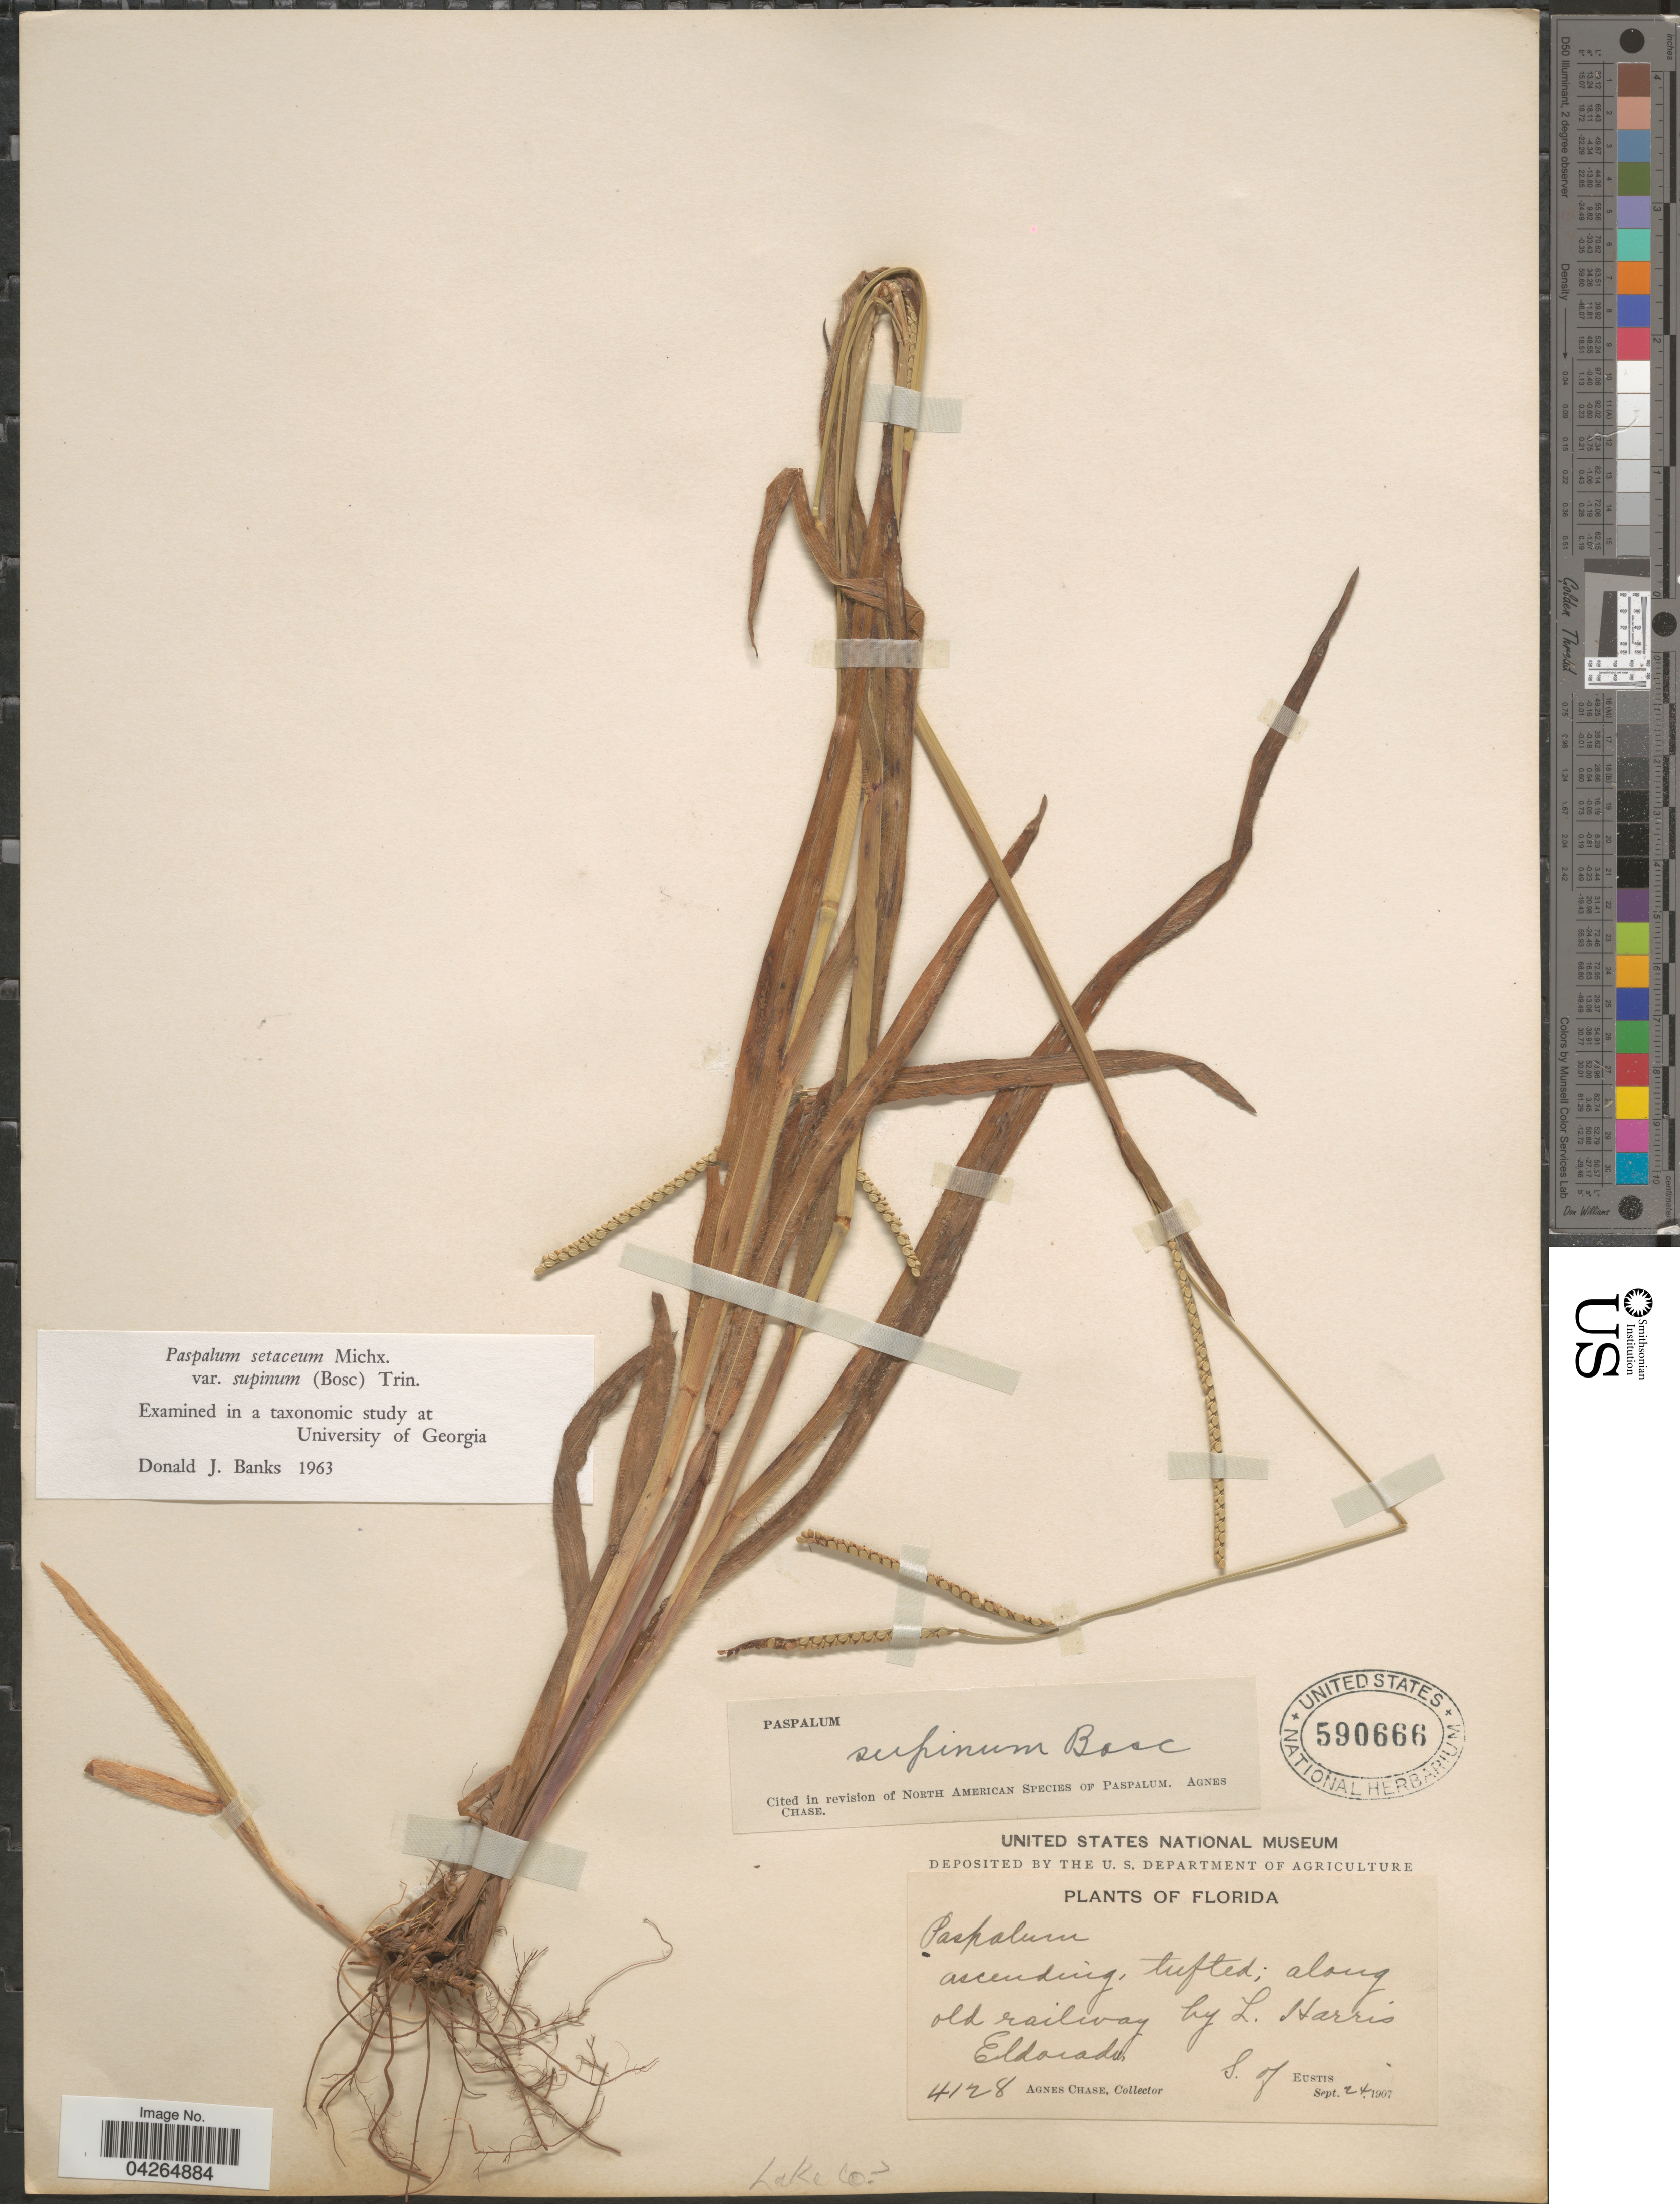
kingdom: Plantae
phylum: Tracheophyta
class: Liliopsida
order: Poales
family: Poaceae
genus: Paspalum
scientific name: Paspalum setaceum var. supinum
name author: (Bosc ex Poir.) Trin.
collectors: A. Chase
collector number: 4128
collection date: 1907-09-24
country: United States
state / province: Florida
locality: Along old railway by L. Harris Eldorado. S. of Eustis. Lake Co.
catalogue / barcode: US 590666